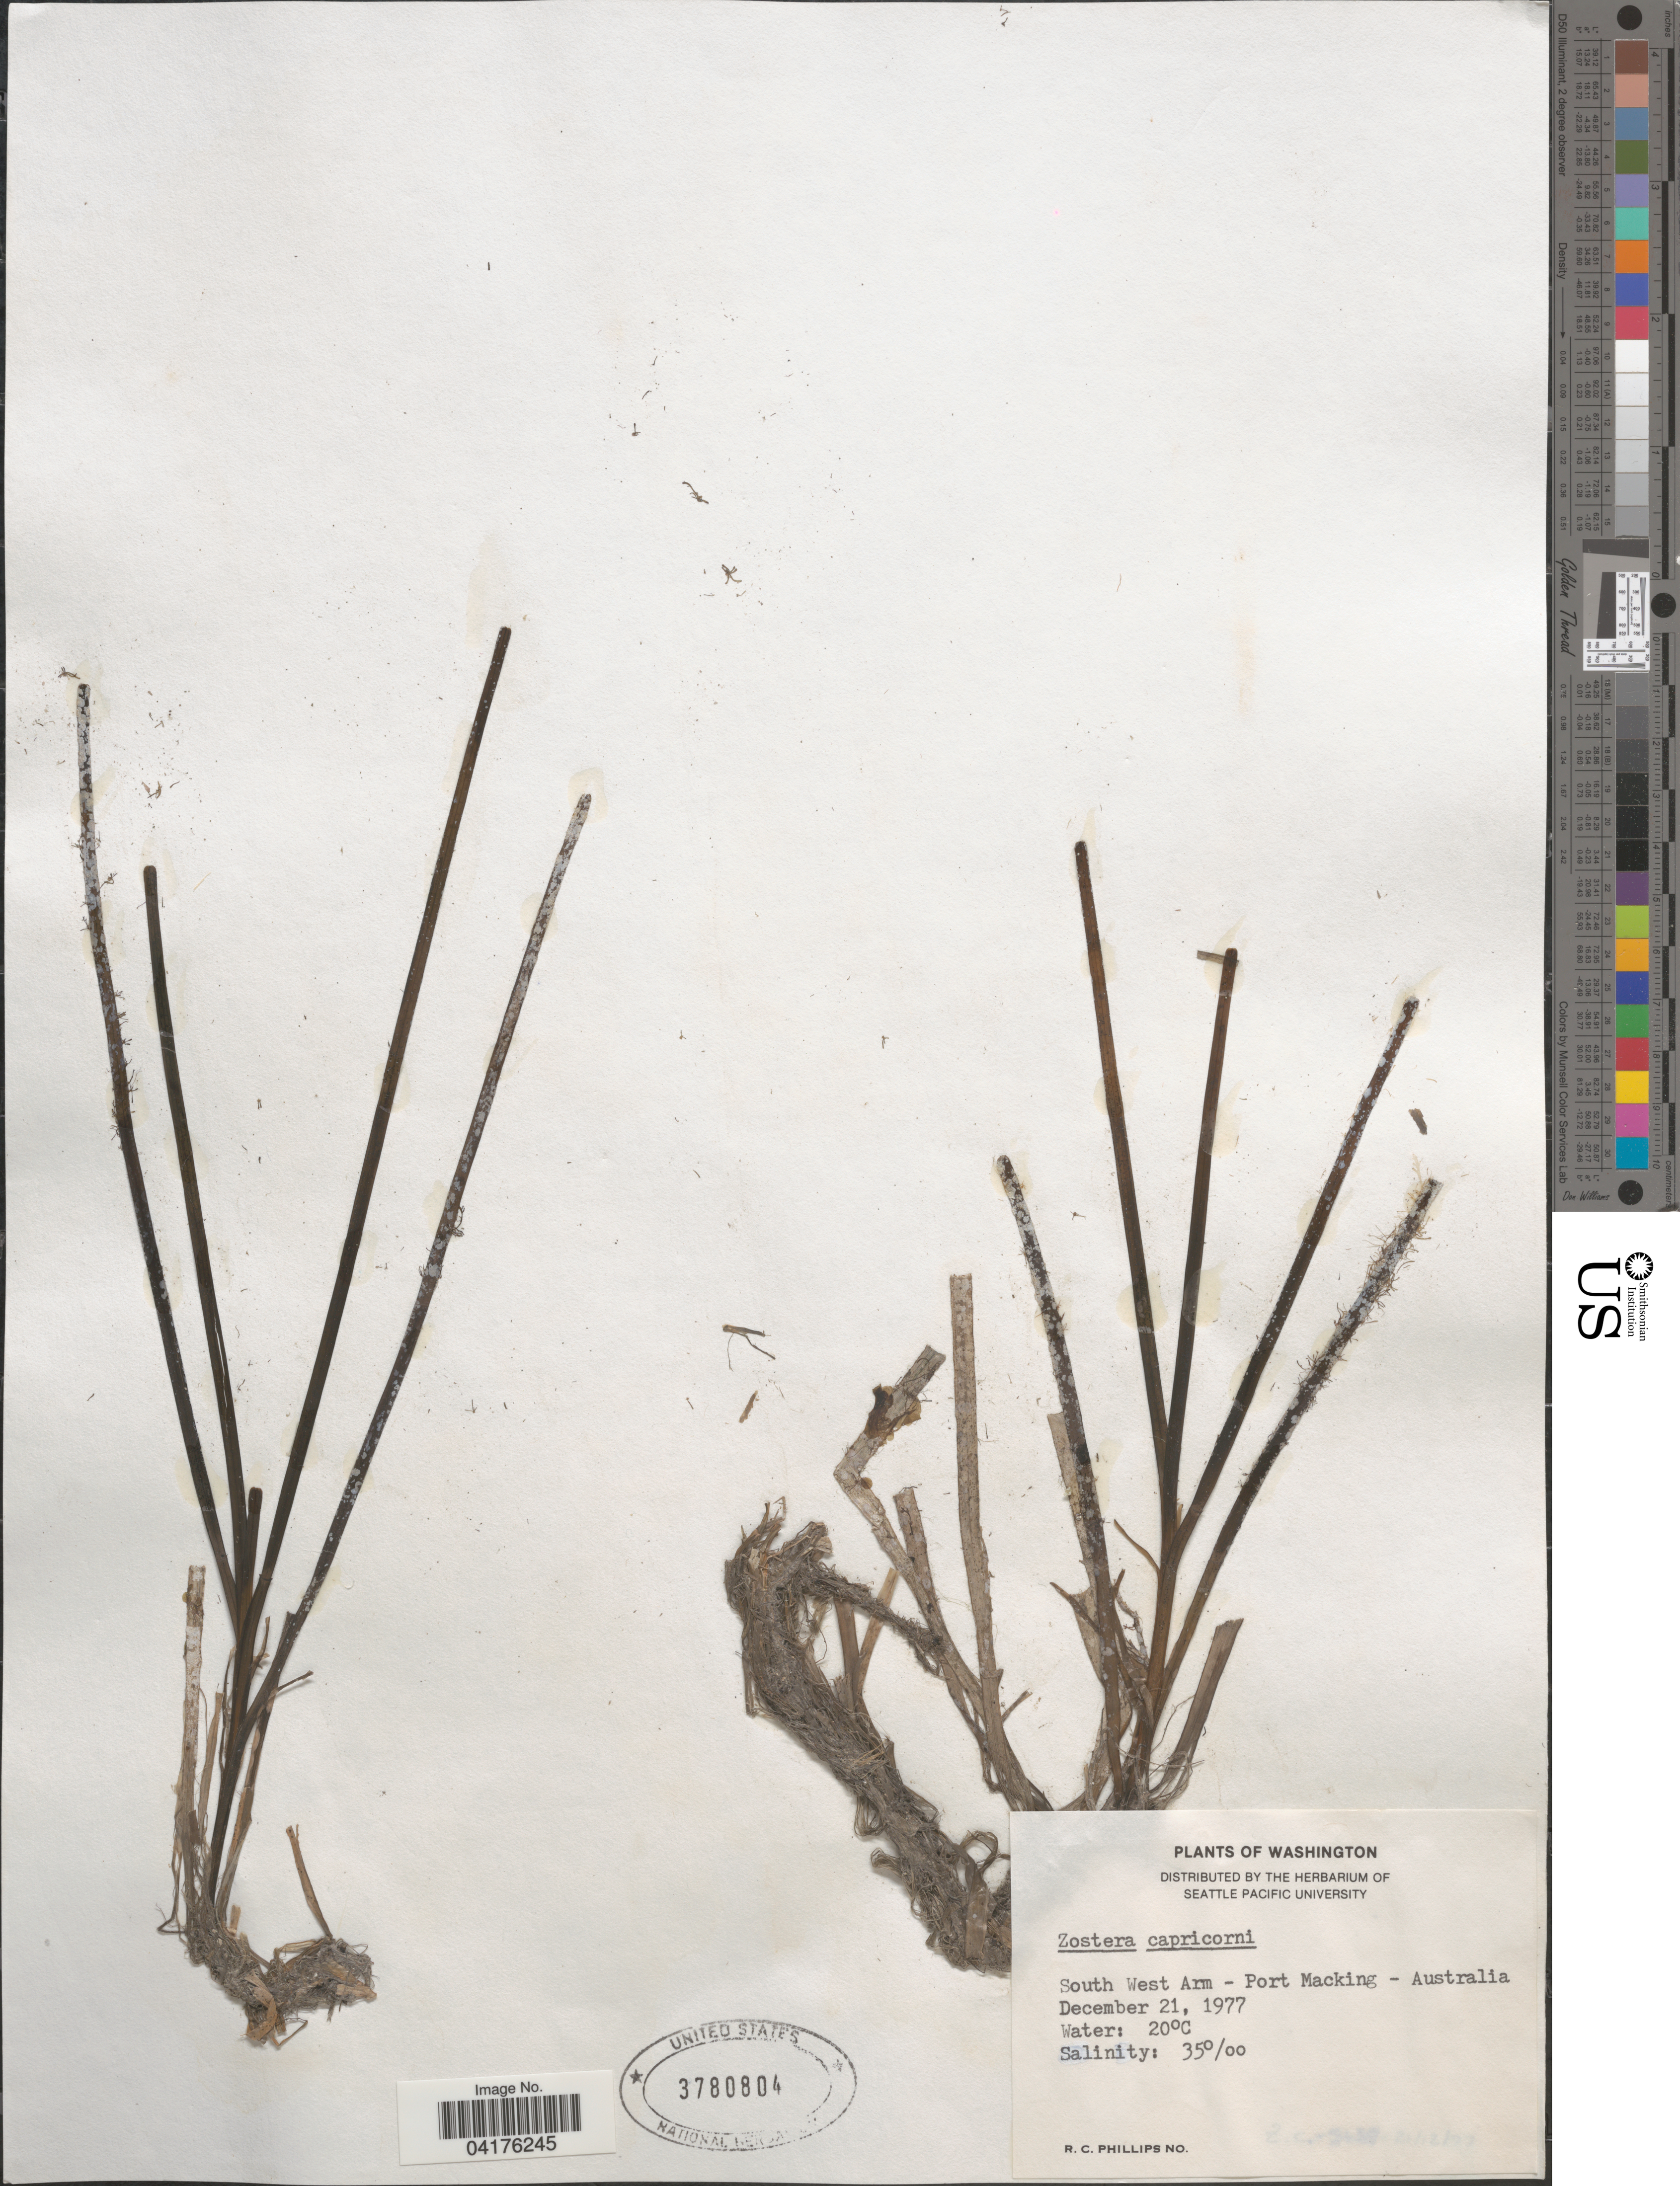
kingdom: Plantae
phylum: Tracheophyta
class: Liliopsida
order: Alismatales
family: Zosteraceae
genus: Zostera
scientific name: Zostera capricorni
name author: Asch.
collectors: R. C. Phillips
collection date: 1977-12-21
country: Australia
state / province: New South Wales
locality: South West Arm - Port Macking [= Port Hacking].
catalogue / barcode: US 3780804